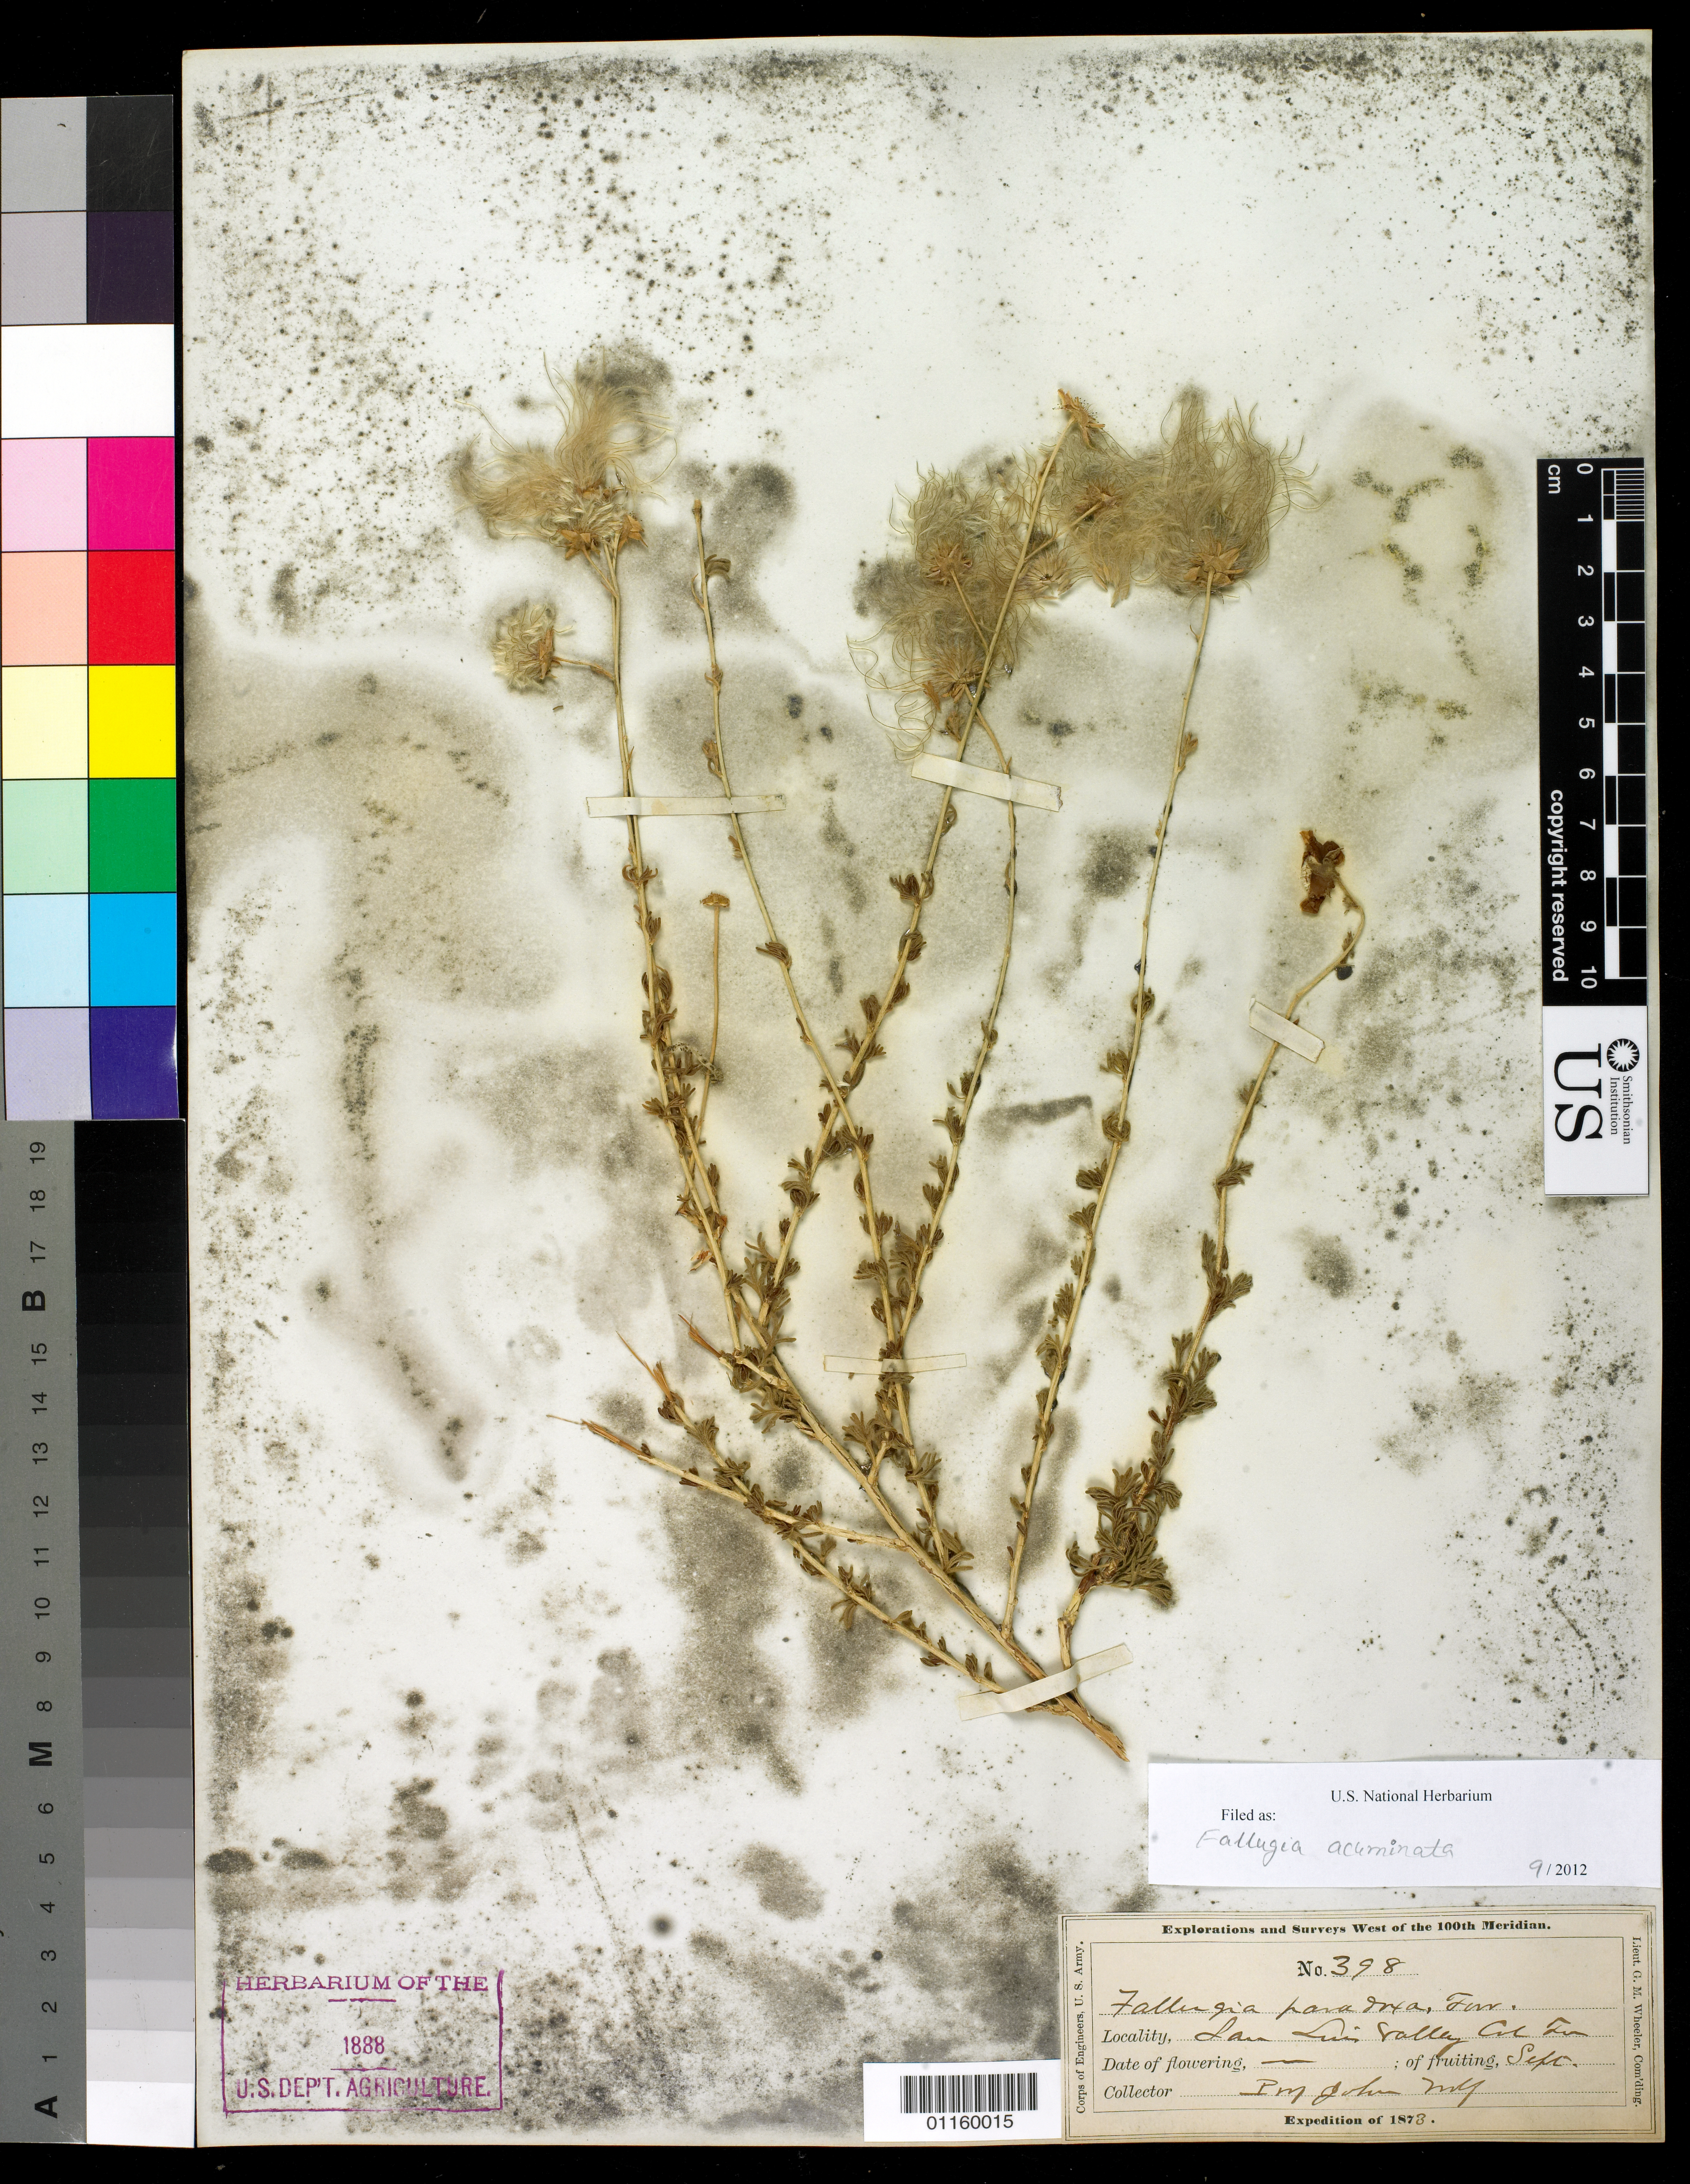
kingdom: Plantae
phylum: Tracheophyta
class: Magnoliopsida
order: Rosales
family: Rosaceae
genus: Fallugia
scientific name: Fallugia acuminata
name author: (Wooton) Rydb.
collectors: J. Wolf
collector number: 398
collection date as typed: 1873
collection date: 1873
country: United States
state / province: Colorado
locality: San Luis Valley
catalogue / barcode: US 1